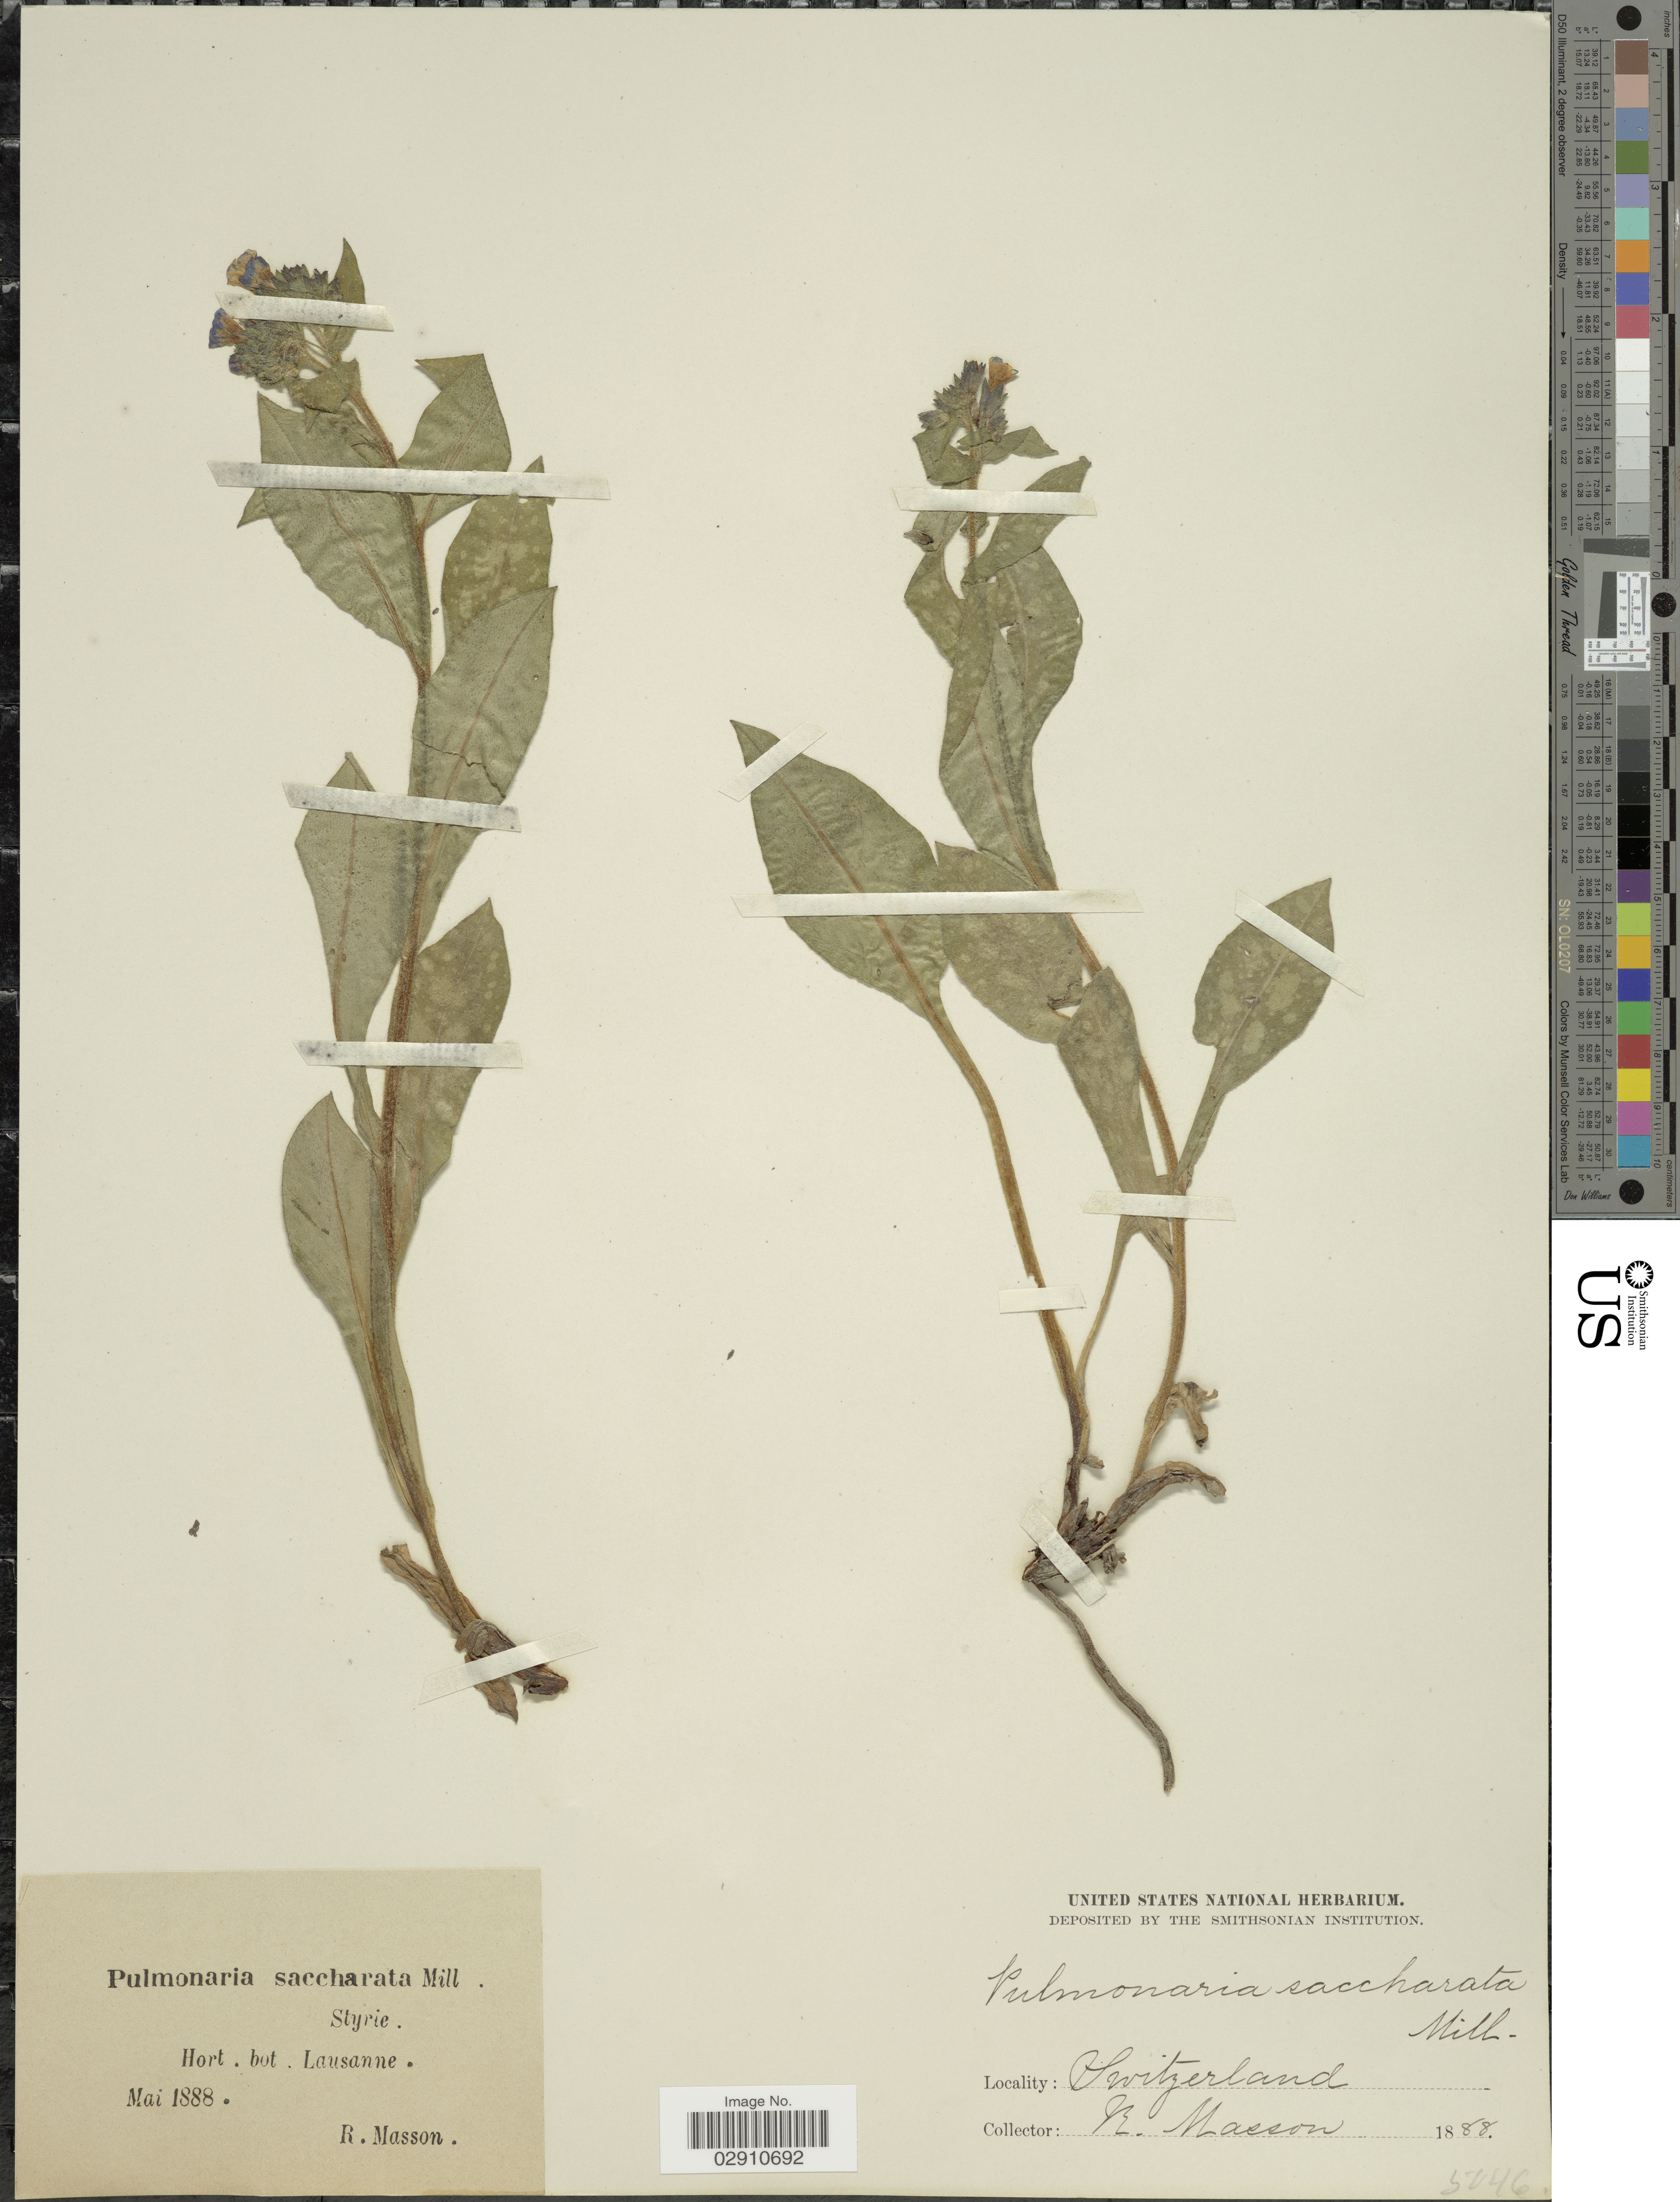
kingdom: Plantae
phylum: Tracheophyta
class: Magnoliopsida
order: Boraginales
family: Boraginaceae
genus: Pulmonaria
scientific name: Pulmonaria saccharata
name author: Mill.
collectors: R. Masson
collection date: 1888-05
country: Switzerland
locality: Styrie. Hort. bot. Lausanne.